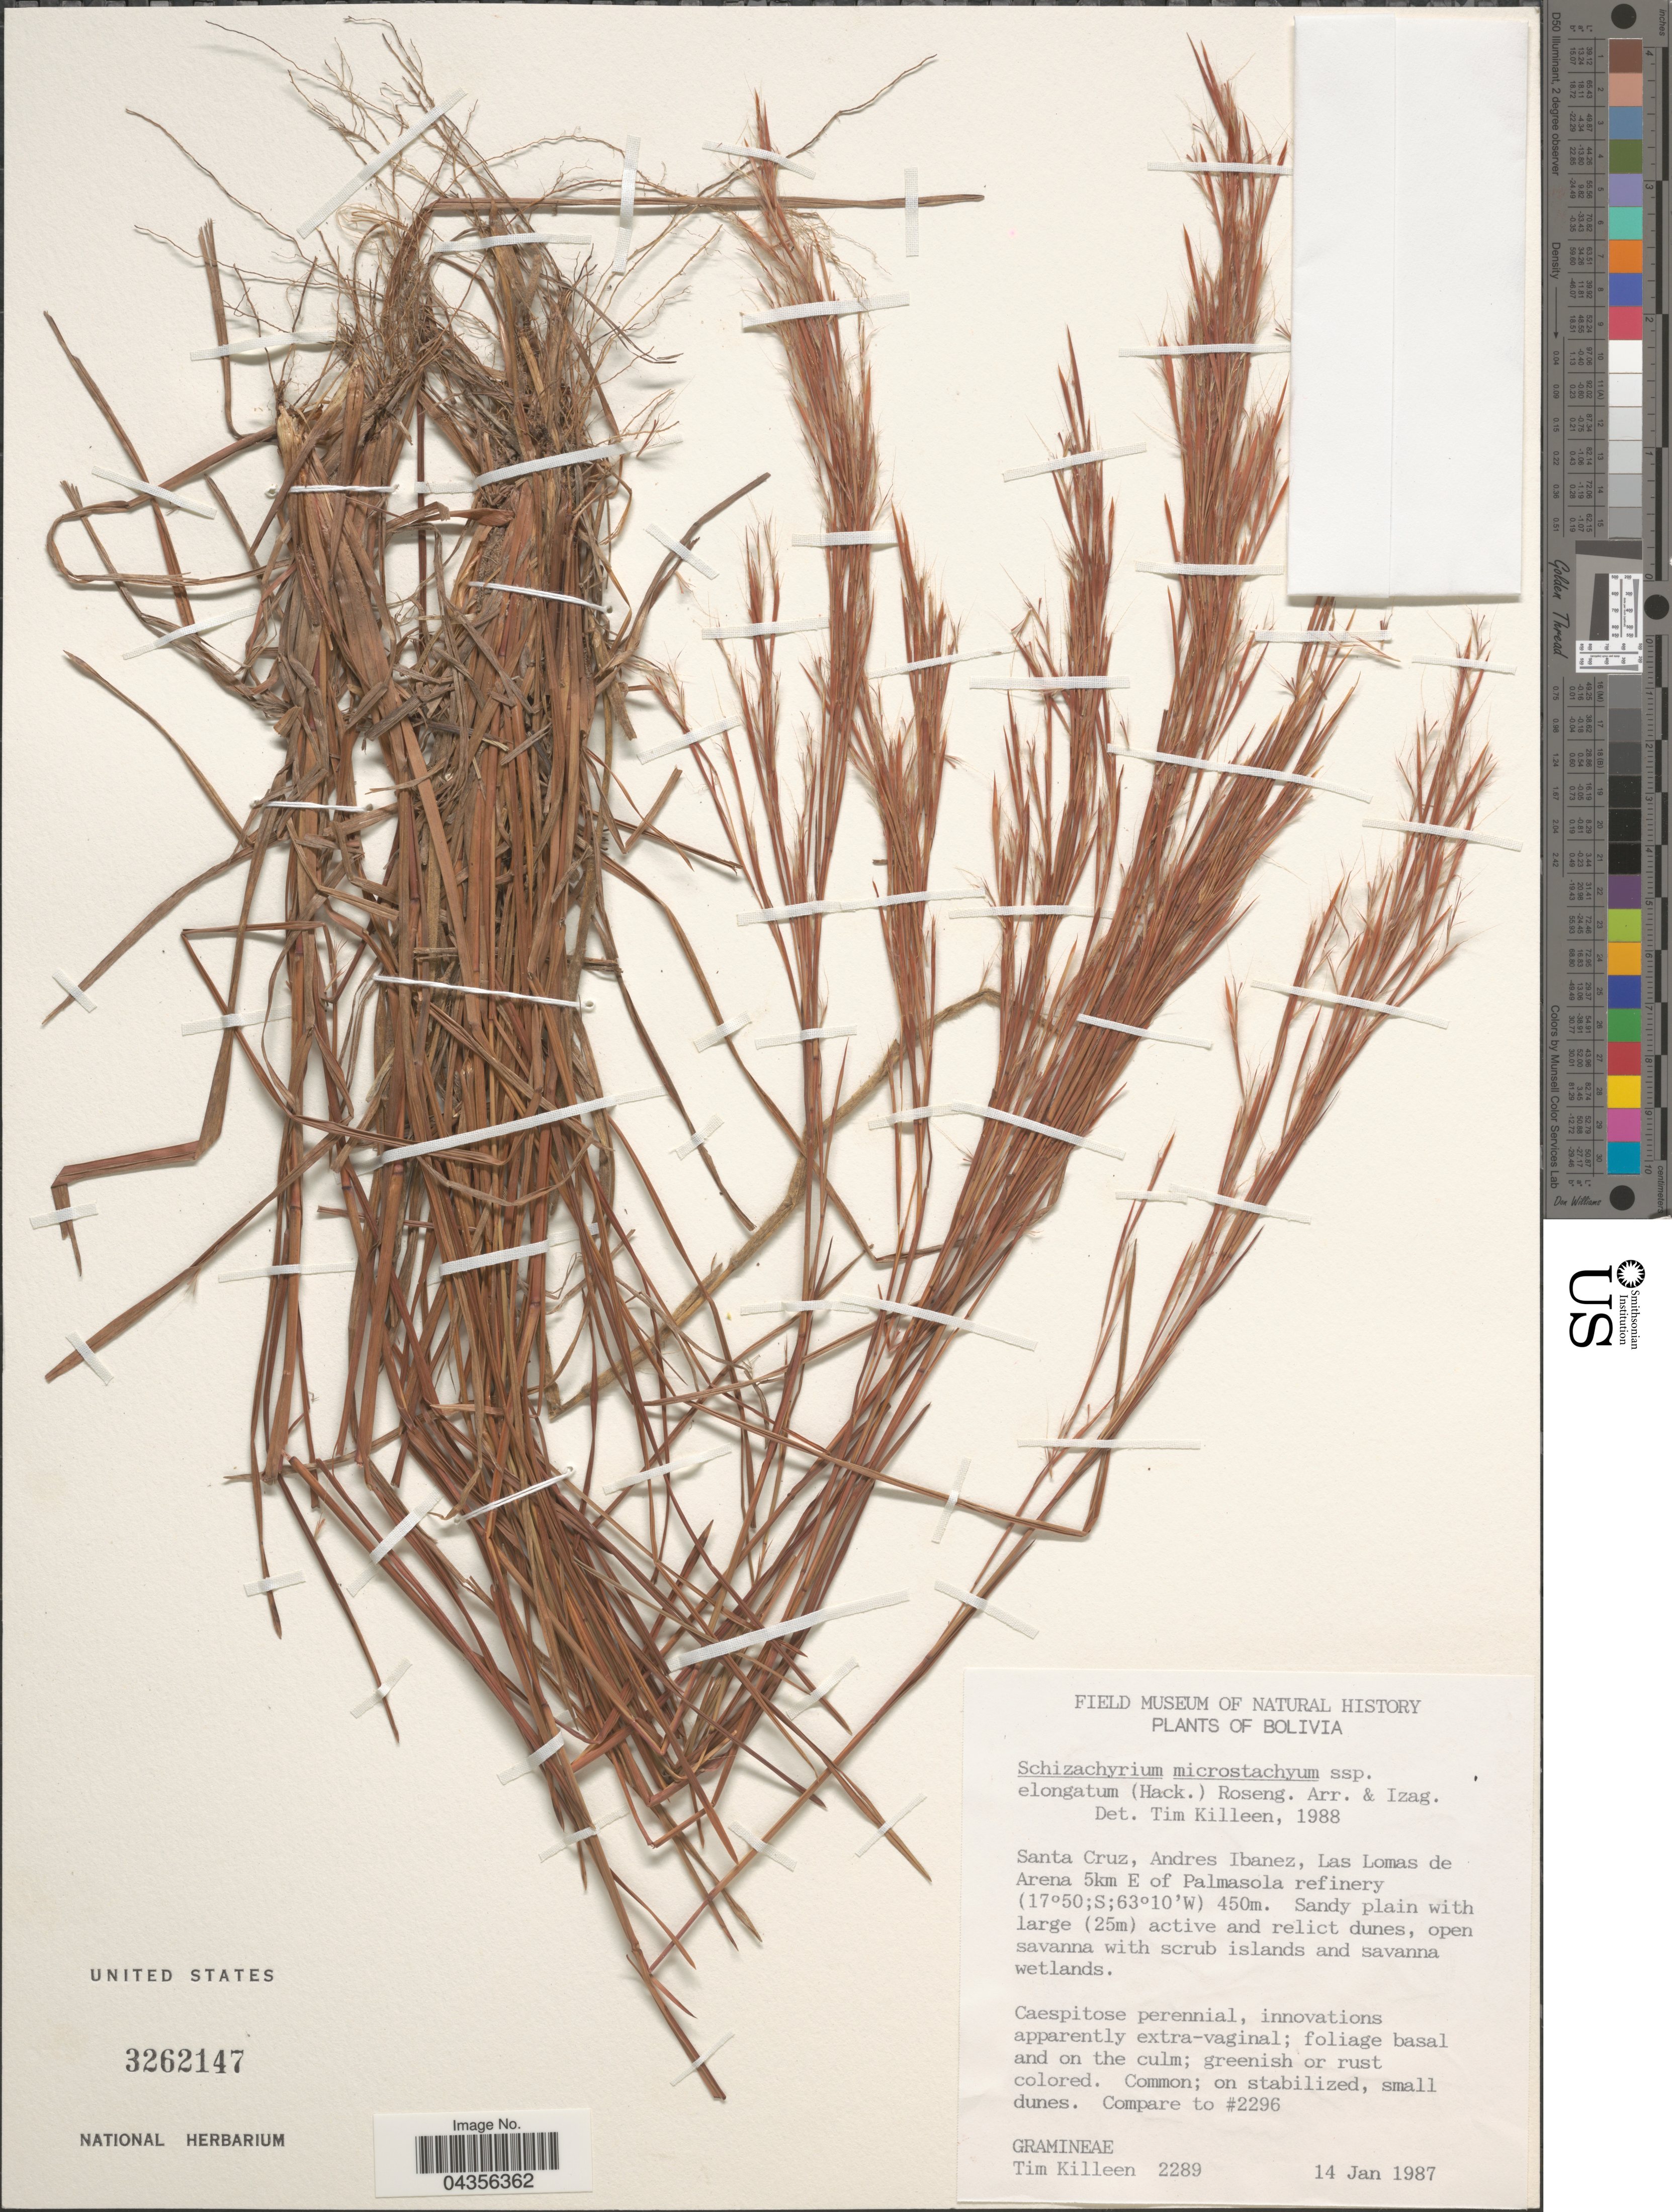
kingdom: Plantae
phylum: Tracheophyta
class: Liliopsida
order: Poales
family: Poaceae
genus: Schizachyrium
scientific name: Schizachyrium microstachyum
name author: (Desv. ex Ham.) Roseng. et al.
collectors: T. J. Killeen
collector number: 2289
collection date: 1987-01-14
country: Bolivia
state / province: Santa Cruz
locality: Andres Ibanez, Las Lomas de Arena 5km E of Palmasola refinery.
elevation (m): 450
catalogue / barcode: US 3262147